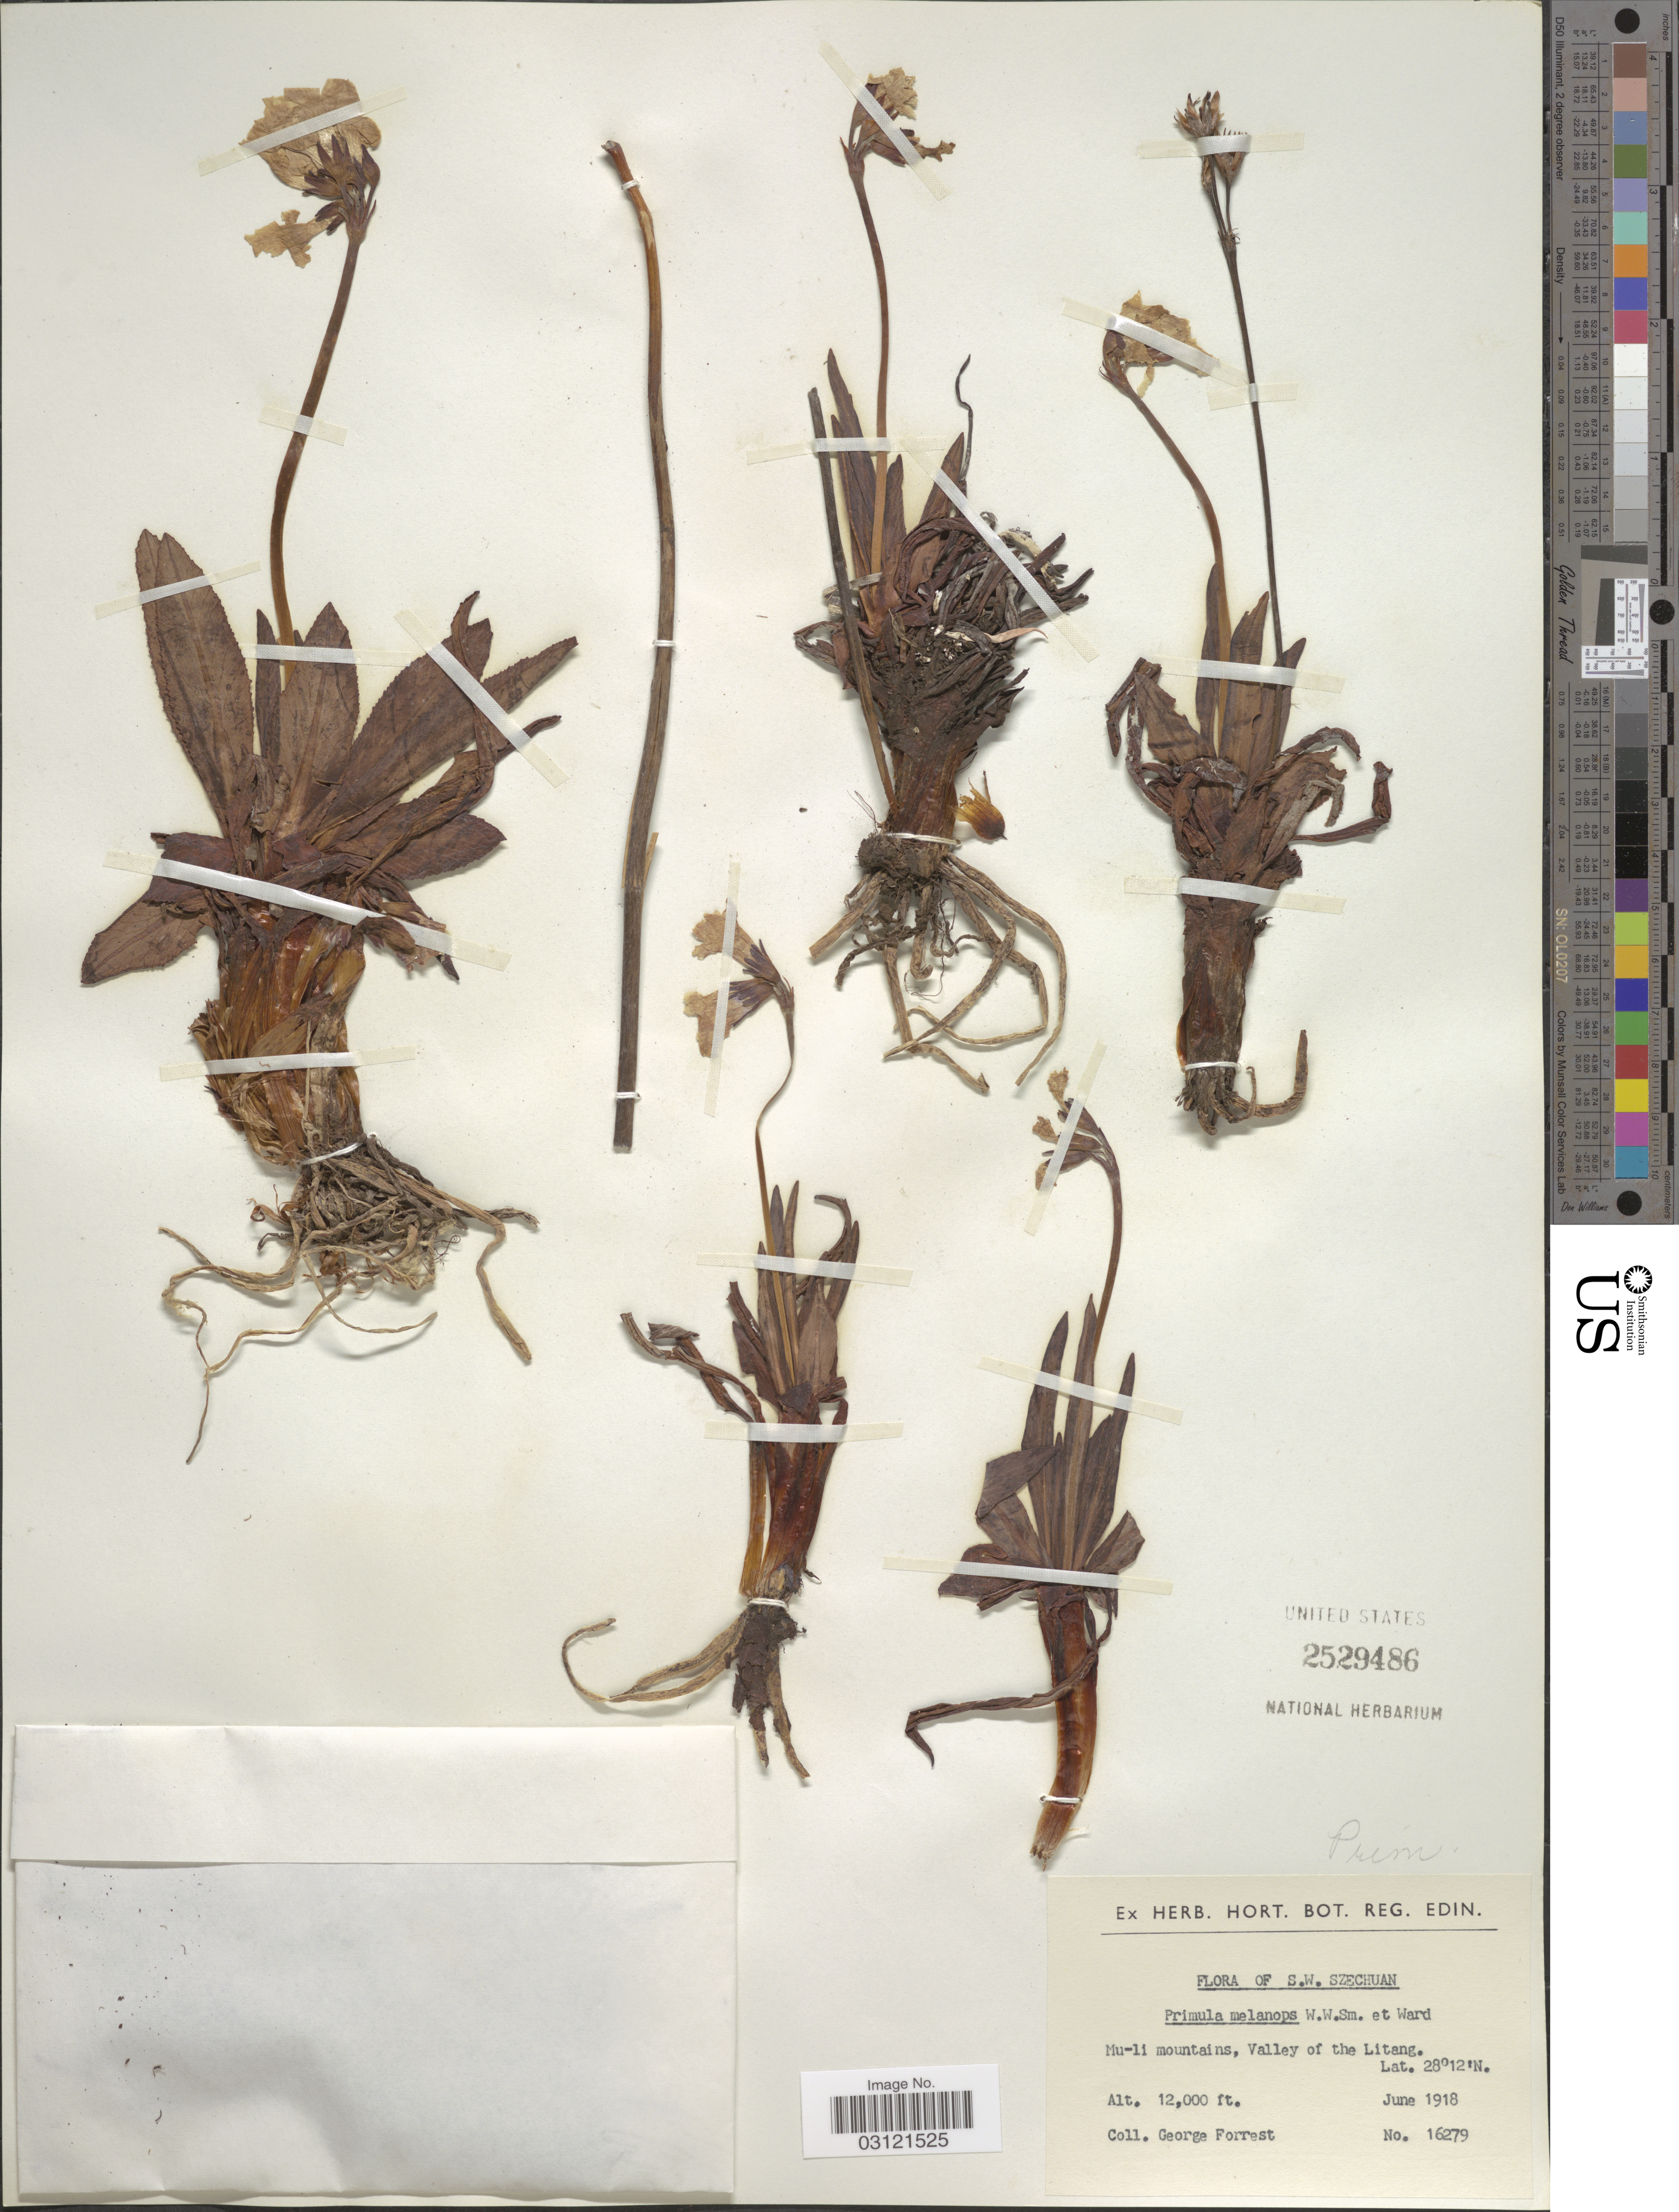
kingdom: Plantae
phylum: Tracheophyta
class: Magnoliopsida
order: Ericales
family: Primulaceae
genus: Primula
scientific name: Primula melanops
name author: W.W. Sm. & Kingdon-Ward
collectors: G. Forrest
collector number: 16279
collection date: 1918-06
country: China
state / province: Sichuan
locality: S.W. Szechuan. Mu-li mountains, Valley of the Litang.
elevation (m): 3658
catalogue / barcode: US 2529486